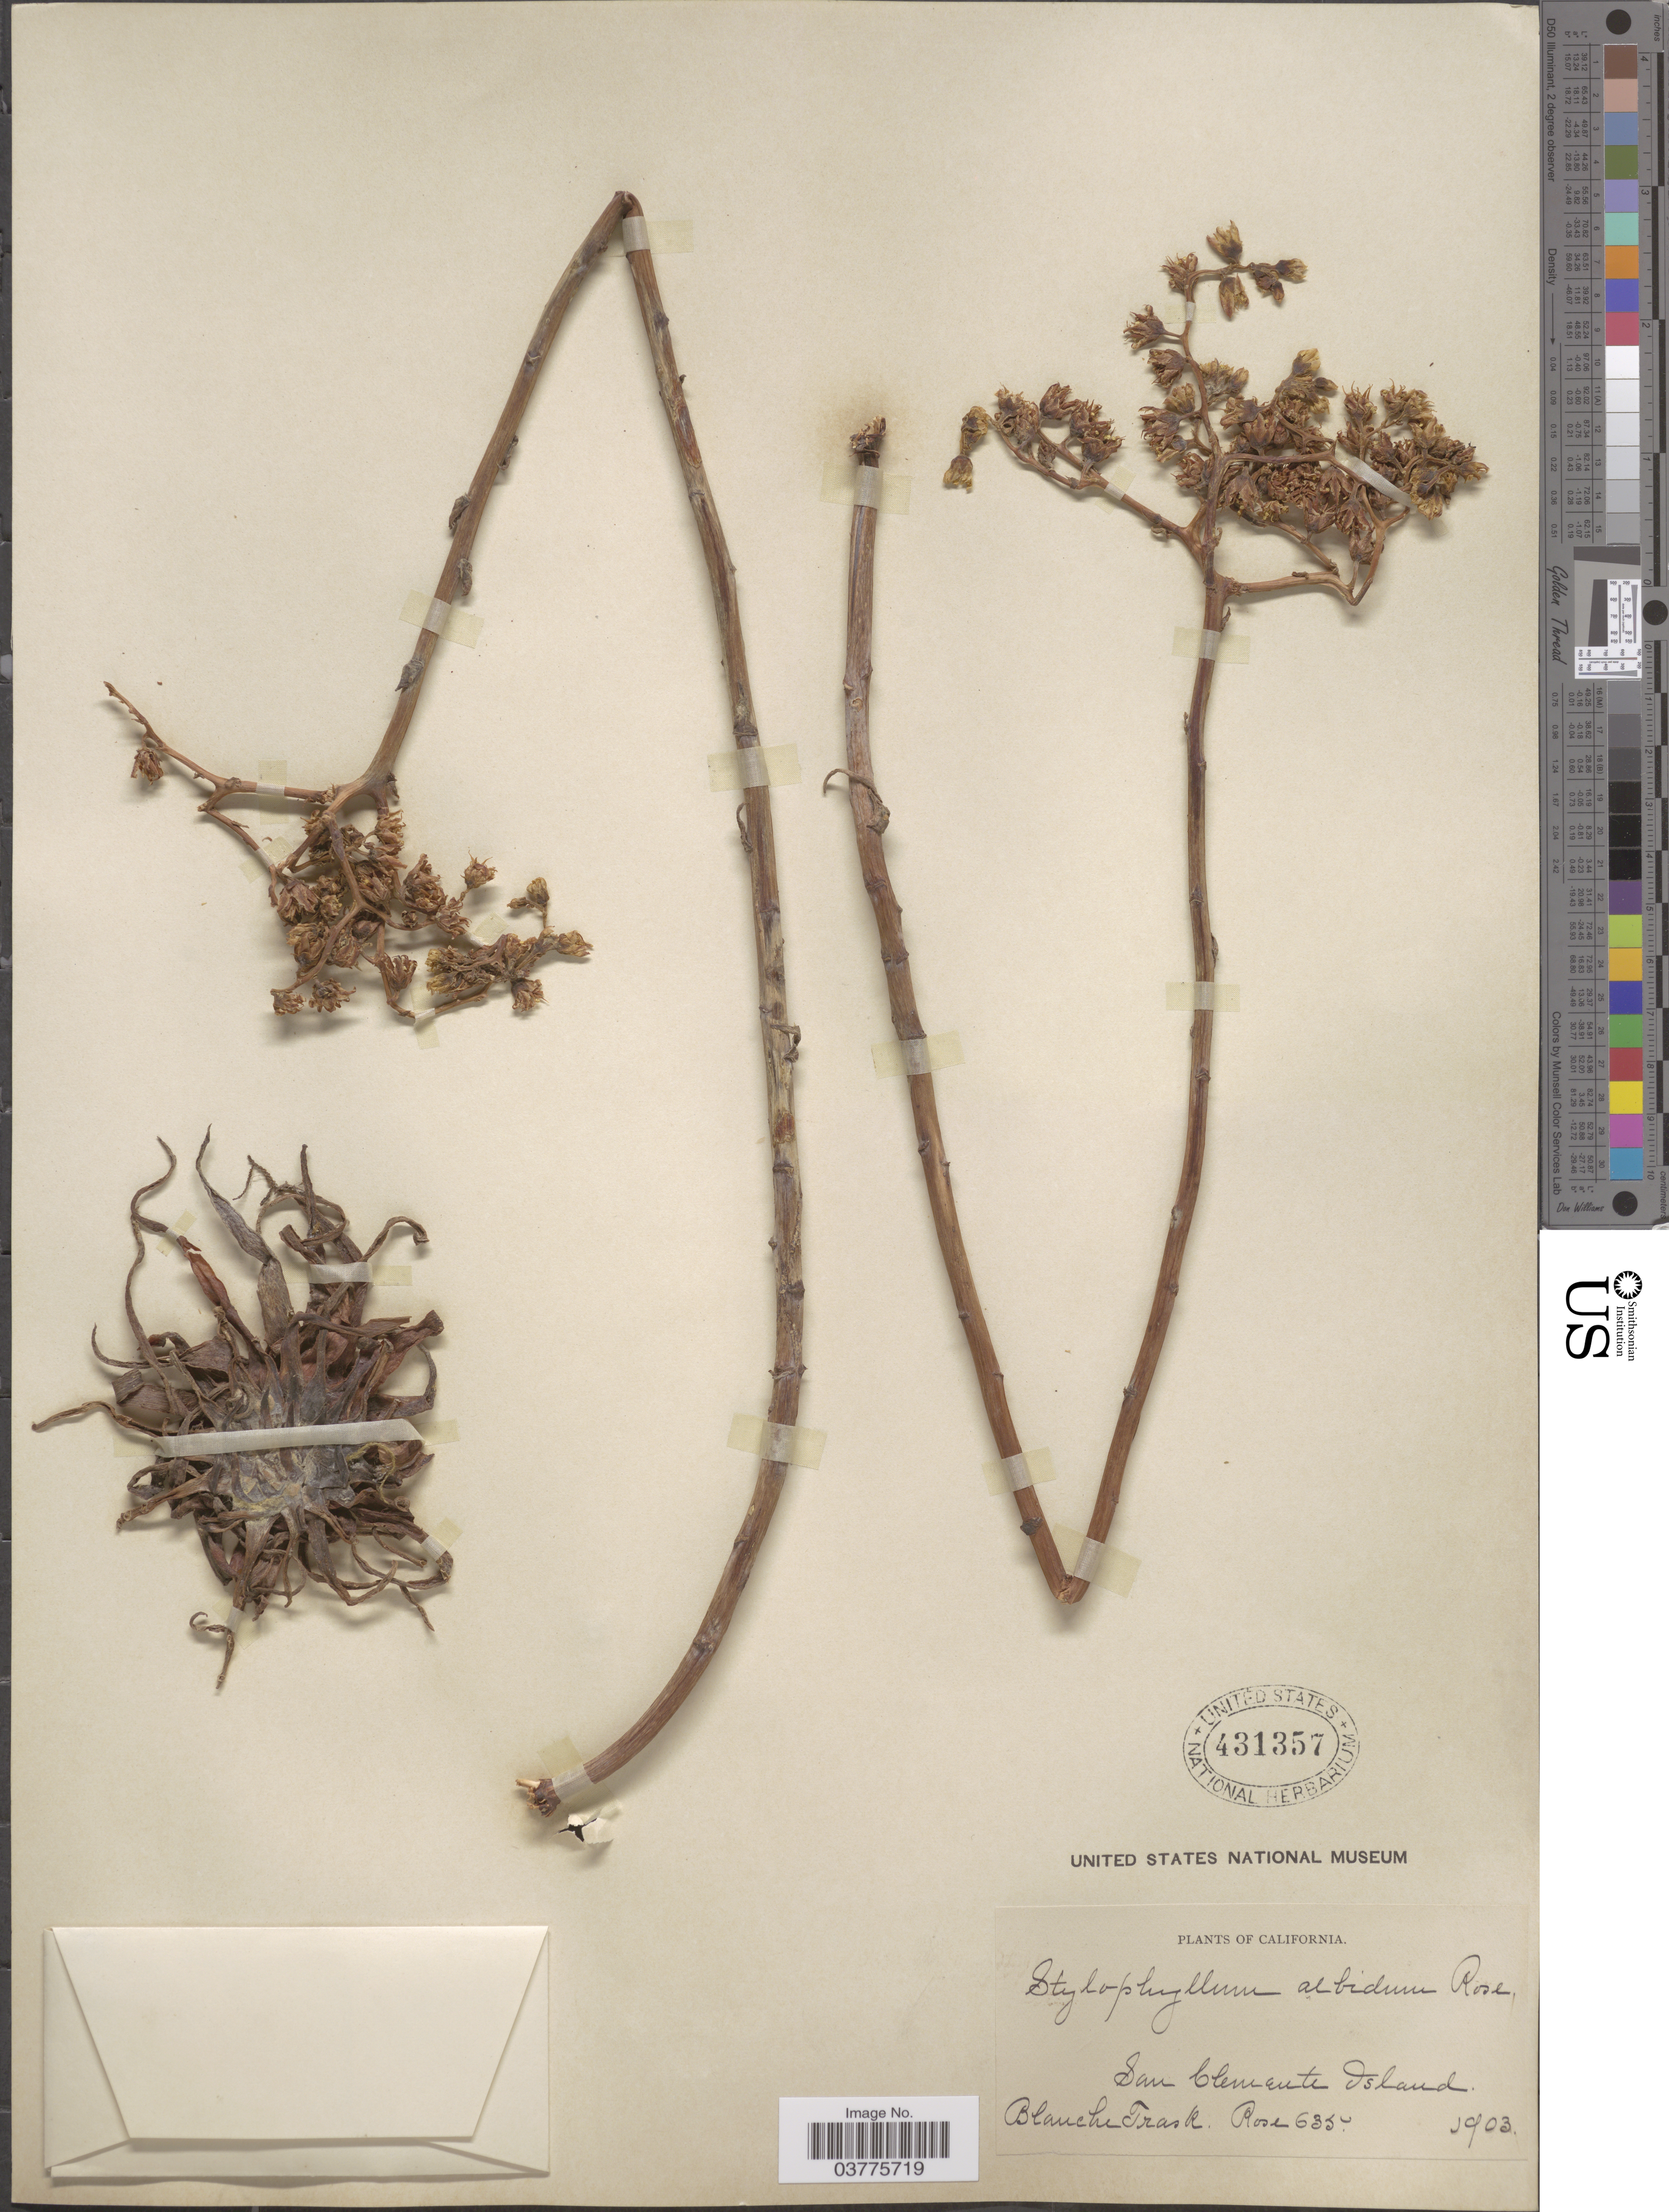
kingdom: Plantae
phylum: Tracheophyta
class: Magnoliopsida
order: Saxifragales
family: Crassulaceae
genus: Dudleya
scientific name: Dudleya virens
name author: (Rose) Moran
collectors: B. Trask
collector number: Rose635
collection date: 1903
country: United States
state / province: California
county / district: Los Angeles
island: San Clemente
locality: San Clemente Island.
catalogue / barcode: US 431357